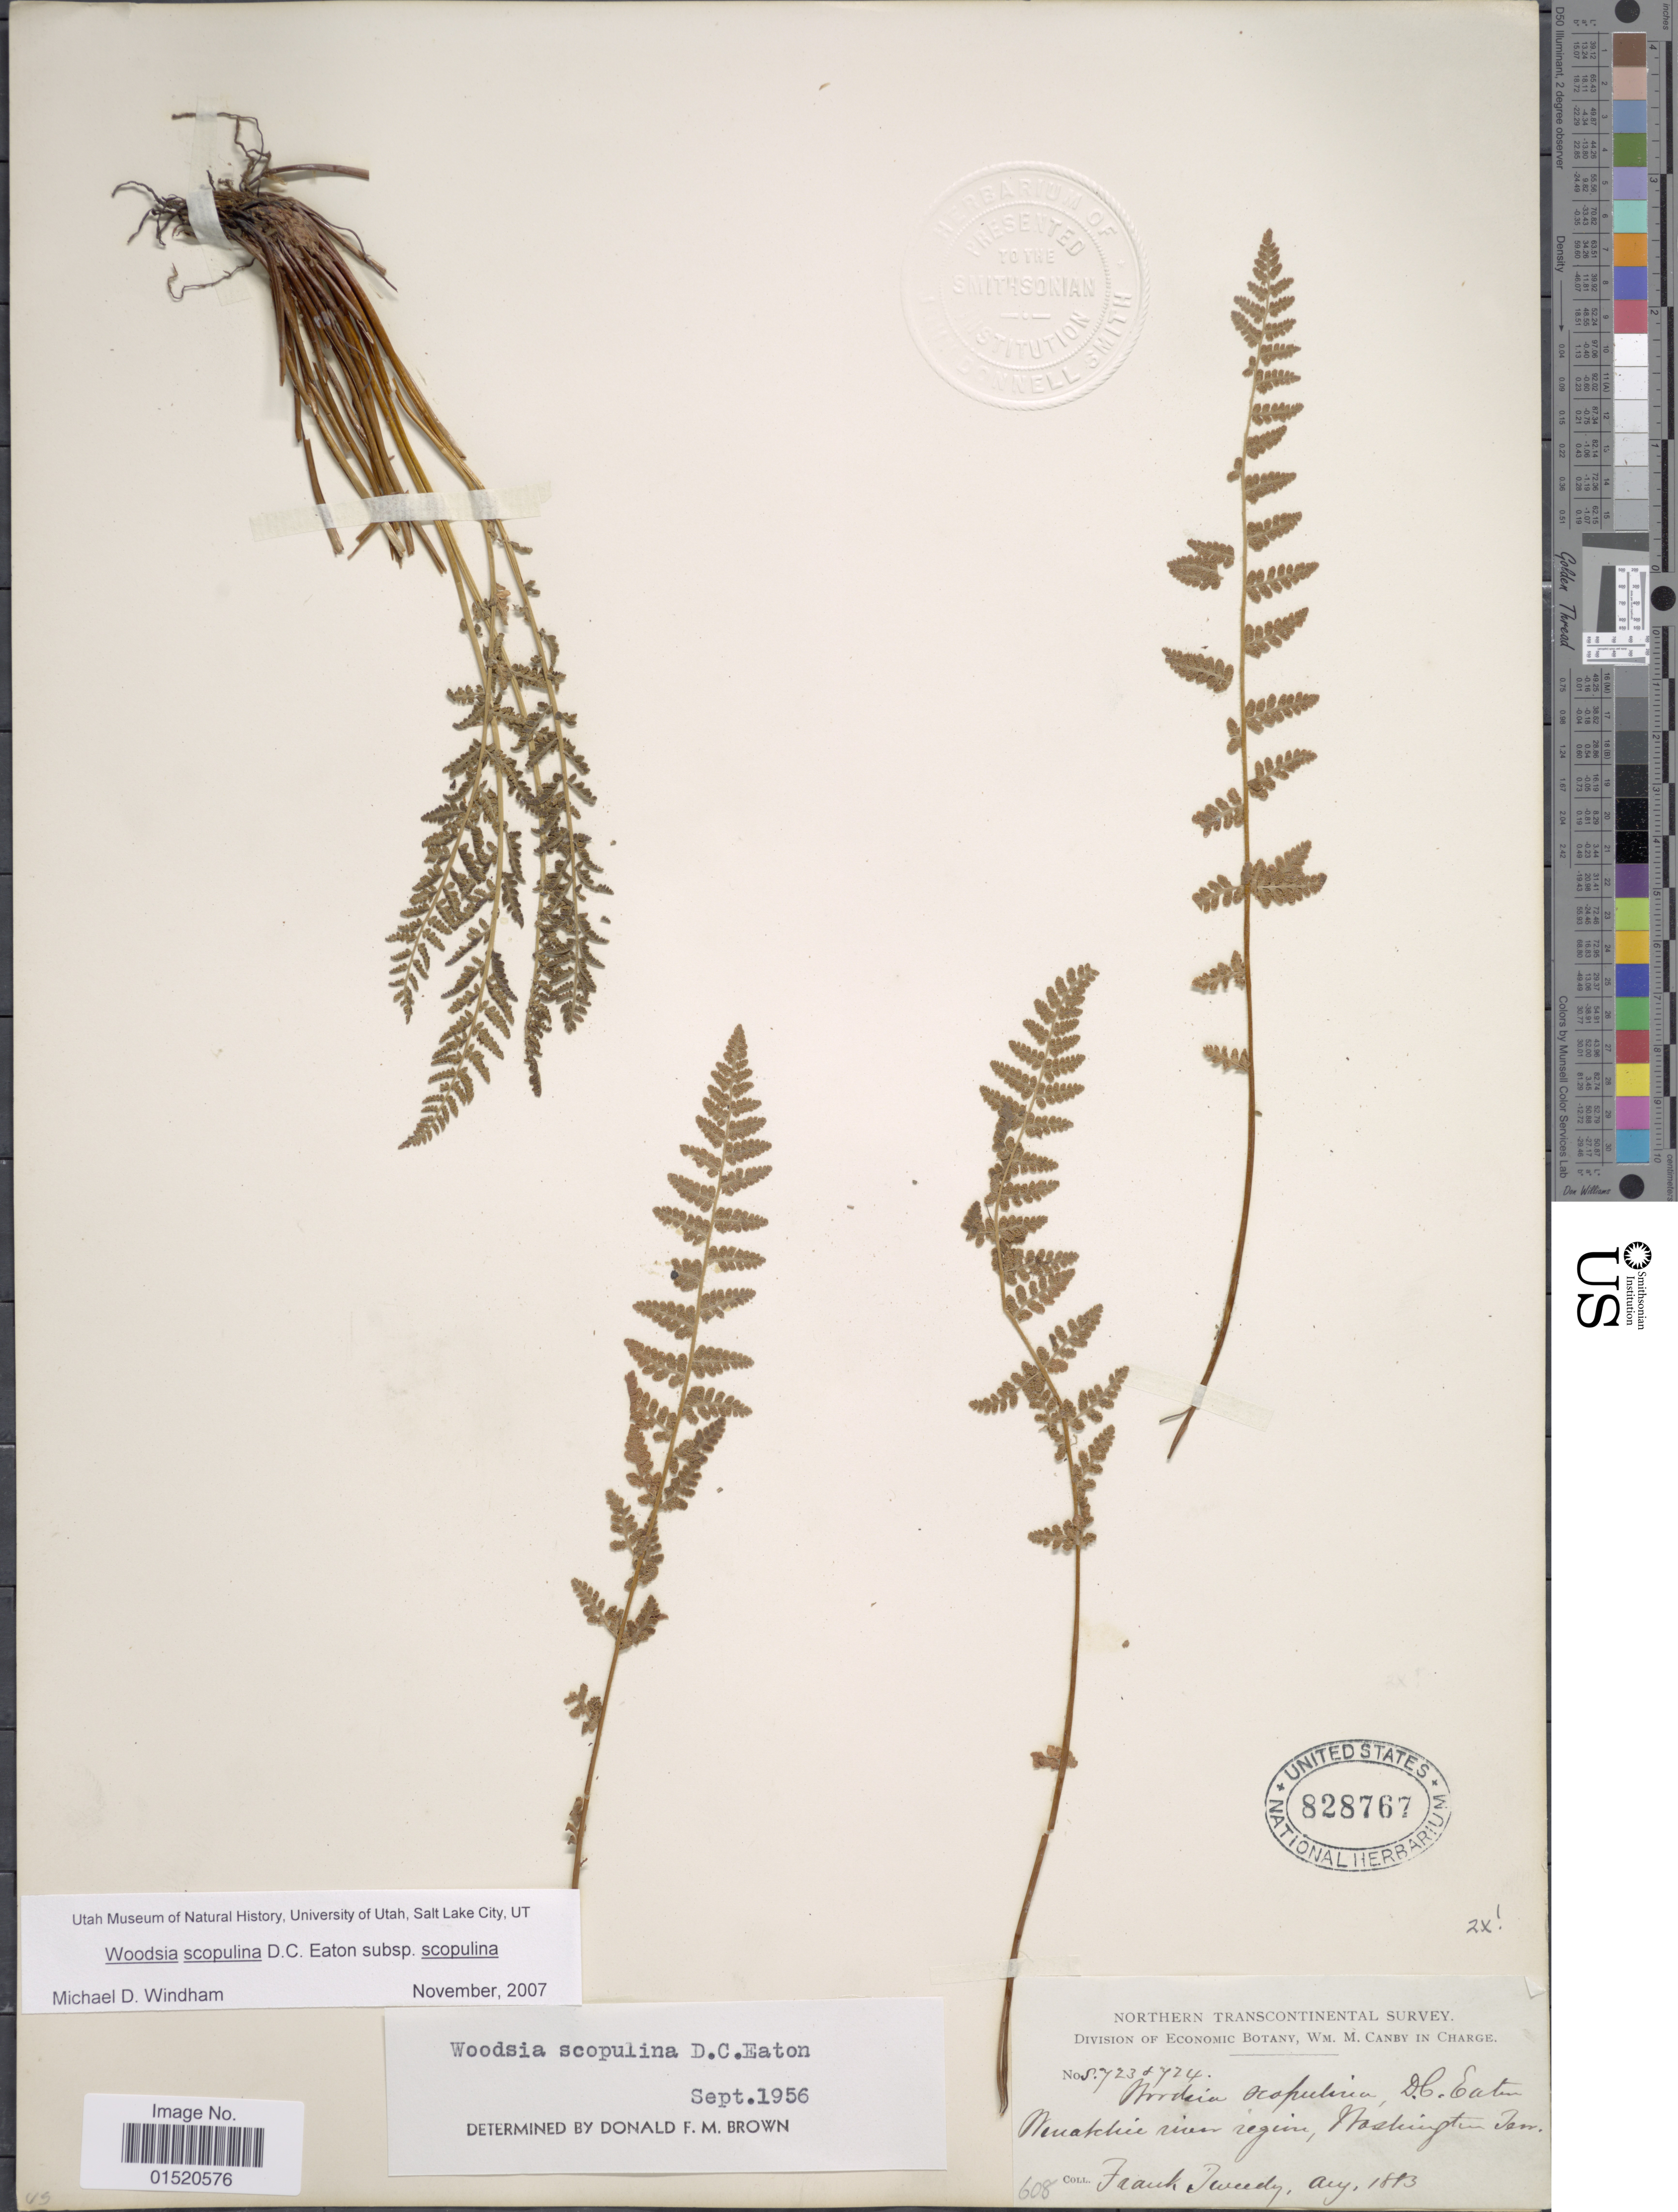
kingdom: Plantae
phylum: Tracheophyta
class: Polypodiopsida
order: Polypodiales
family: Woodsiaceae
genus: Woodsia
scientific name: Woodsia scopulina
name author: D.C. Eaton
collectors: F. Tweedy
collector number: S.723/724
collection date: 1883-08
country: United States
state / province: Washington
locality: Wenatchie river region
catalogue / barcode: US 828767